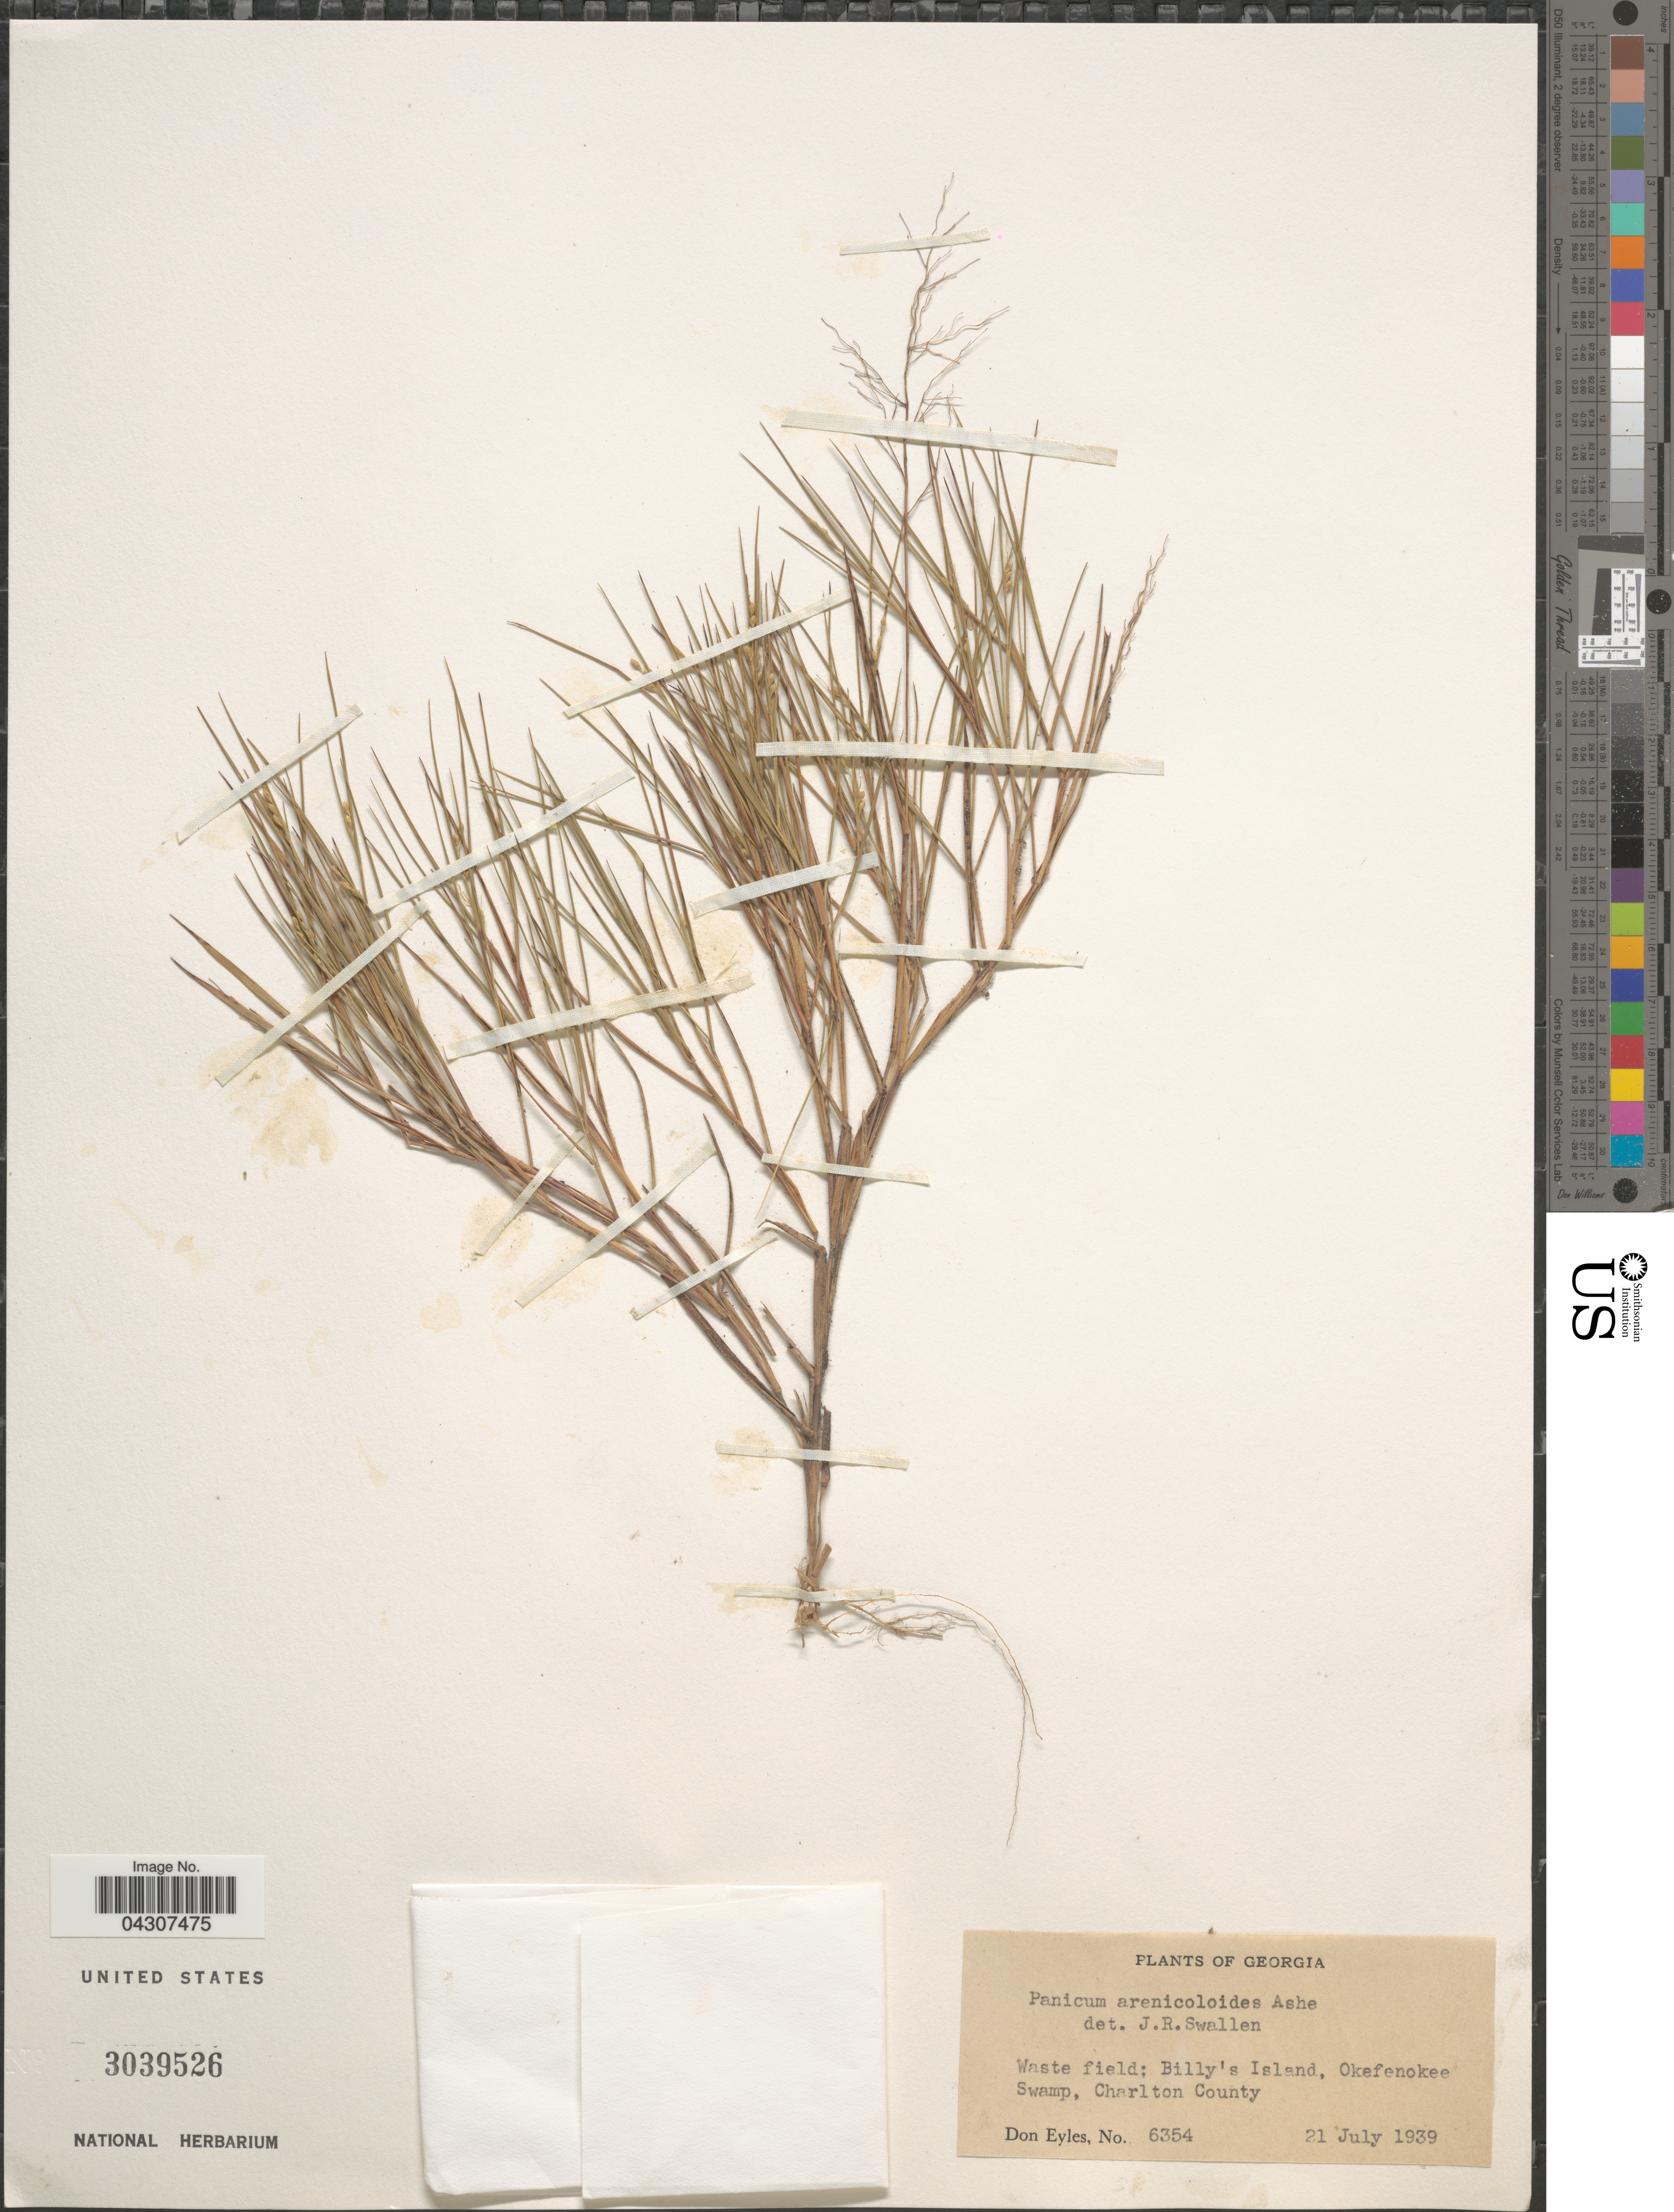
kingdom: Plantae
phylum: Tracheophyta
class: Liliopsida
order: Poales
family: Poaceae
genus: Dichanthelium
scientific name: Dichanthelium aciculare var. ramosum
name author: (Griseb.) Davidse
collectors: D. Eyles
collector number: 6354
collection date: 1939-07-21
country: United States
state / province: Georgia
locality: Waste field; Billy's Island, Okefenokee Swamp, Charlton County.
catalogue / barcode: US 3039526